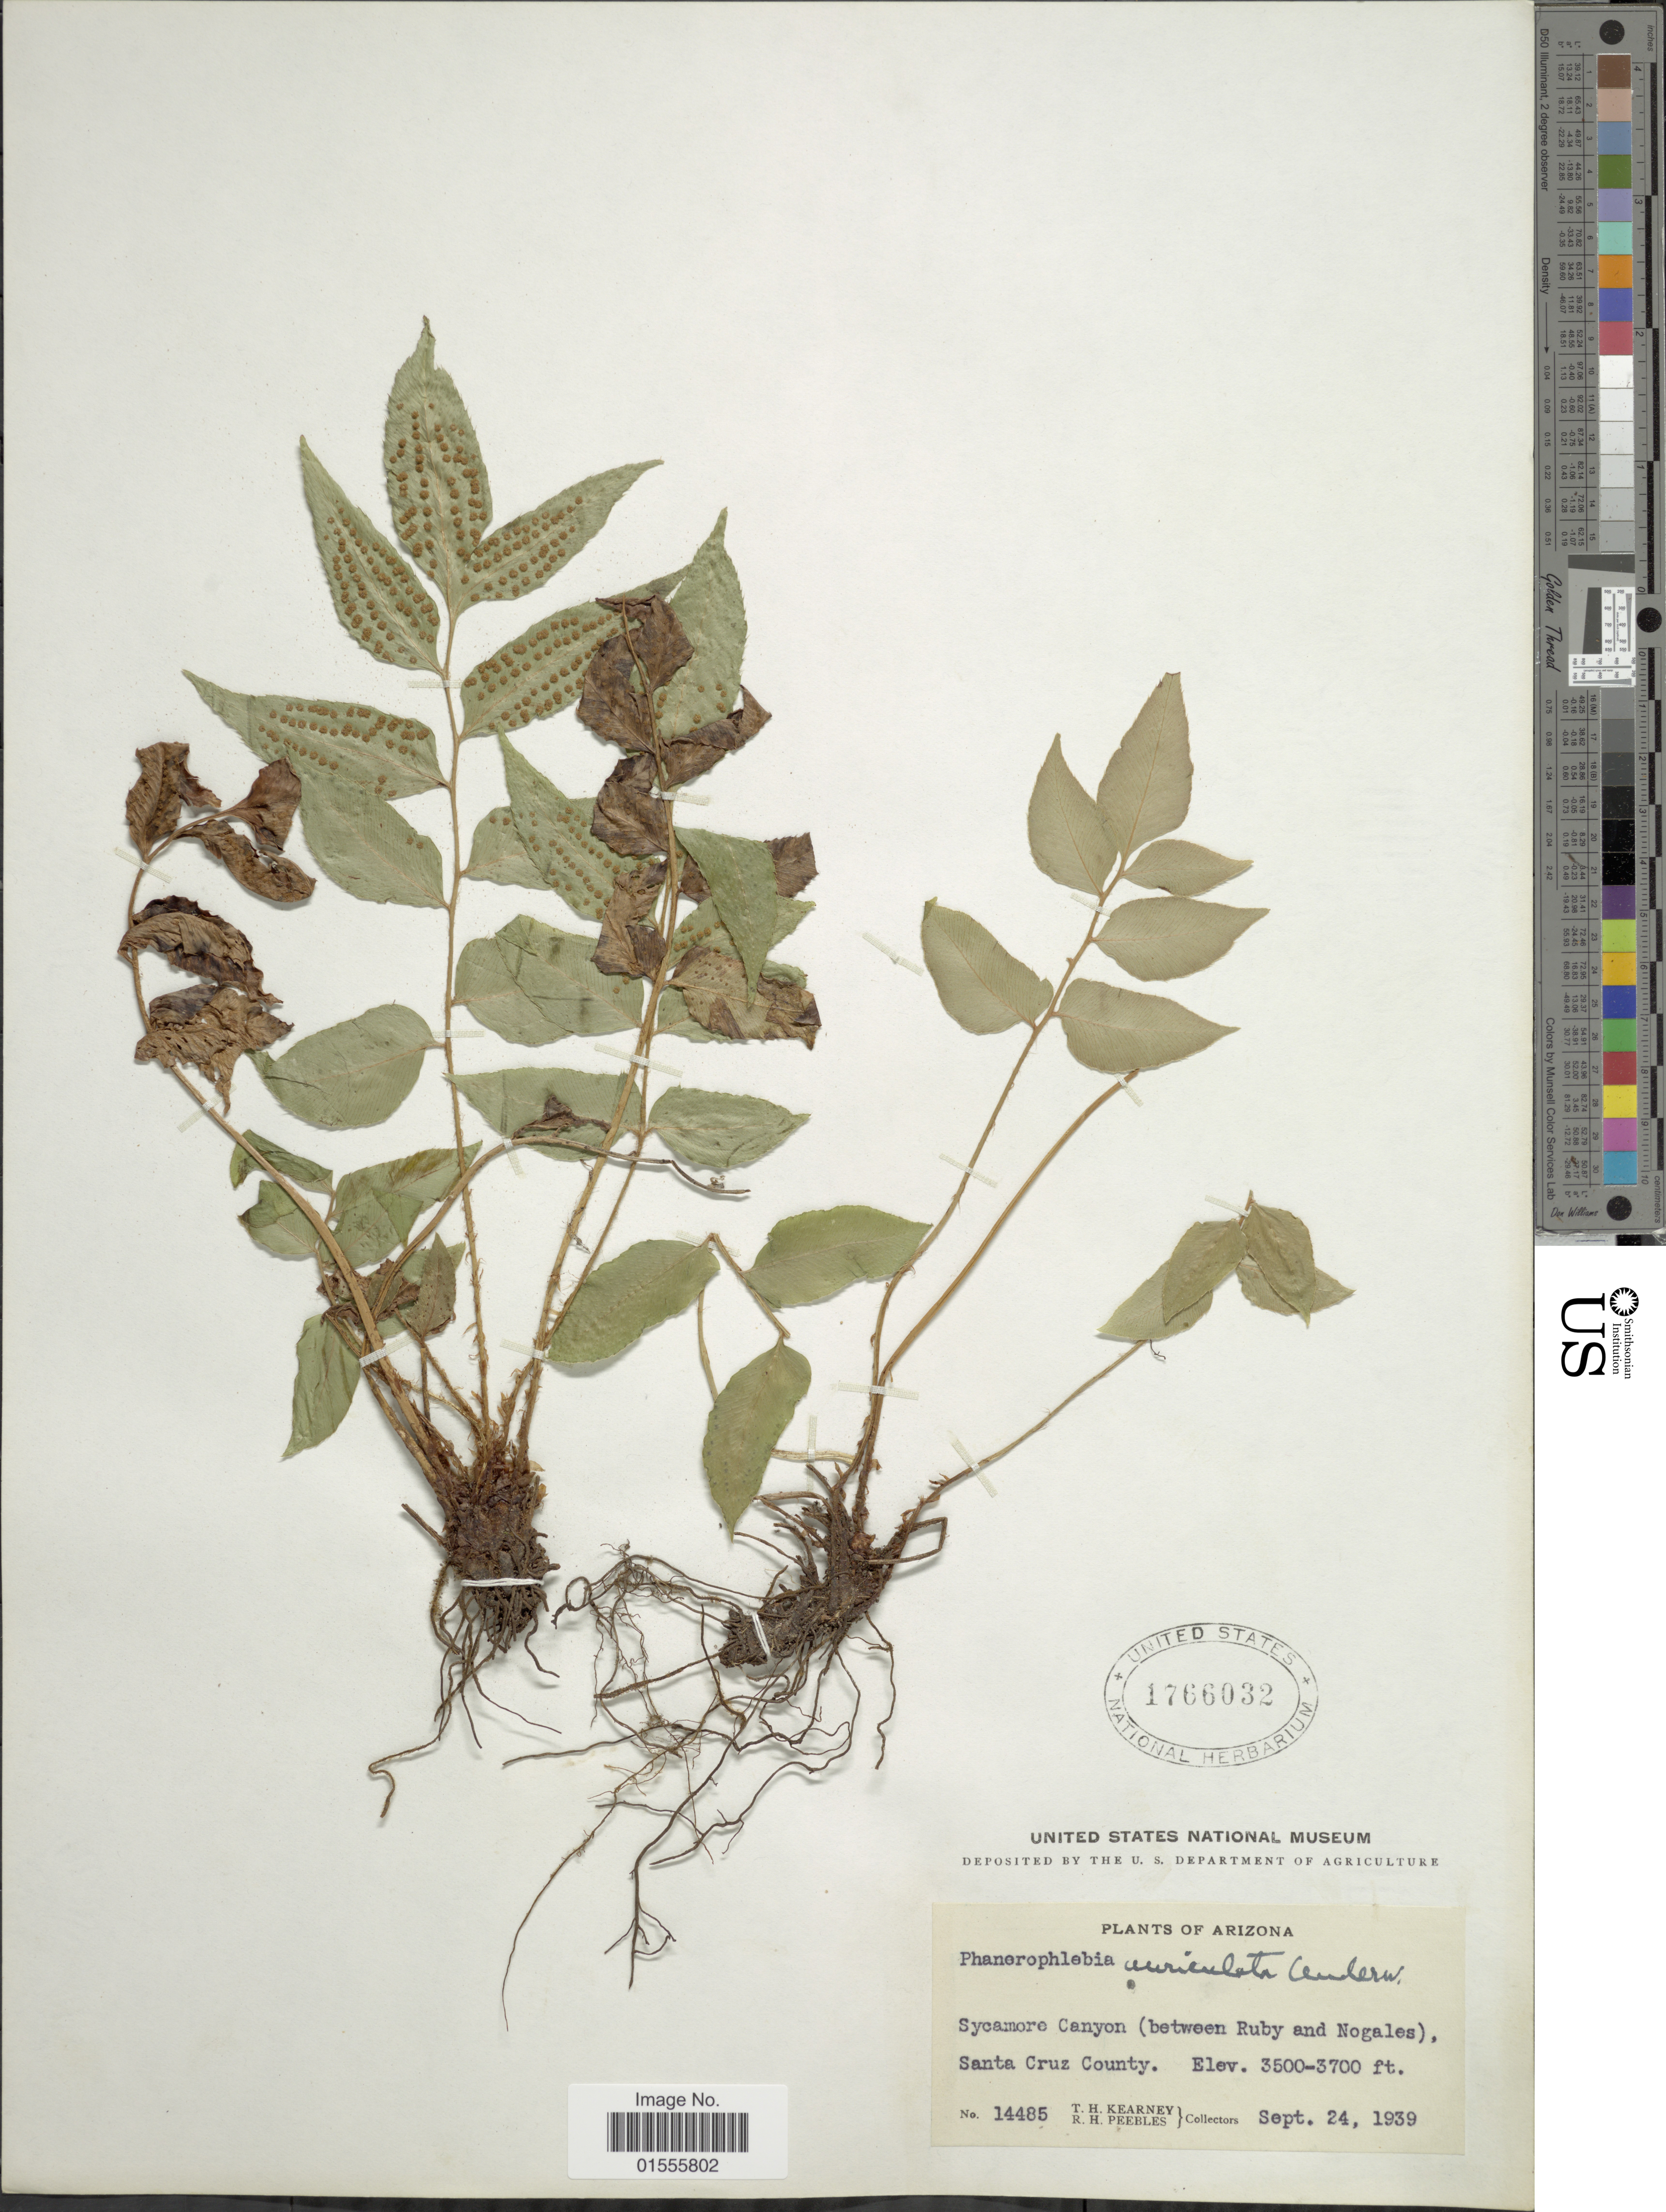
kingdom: Plantae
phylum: Tracheophyta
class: Polypodiopsida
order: Polypodiales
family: Dryopteridaceae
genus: Phanerophlebia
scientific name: Phanerophlebia auriculata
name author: Underw.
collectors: T. H. Kearney & R. H. Peebles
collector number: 14485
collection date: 1939-09-24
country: United States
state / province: Arizona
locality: Sycamore Canyon (between Ruby and Nogales), Santa Cruz County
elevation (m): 1067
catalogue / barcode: US 1766032